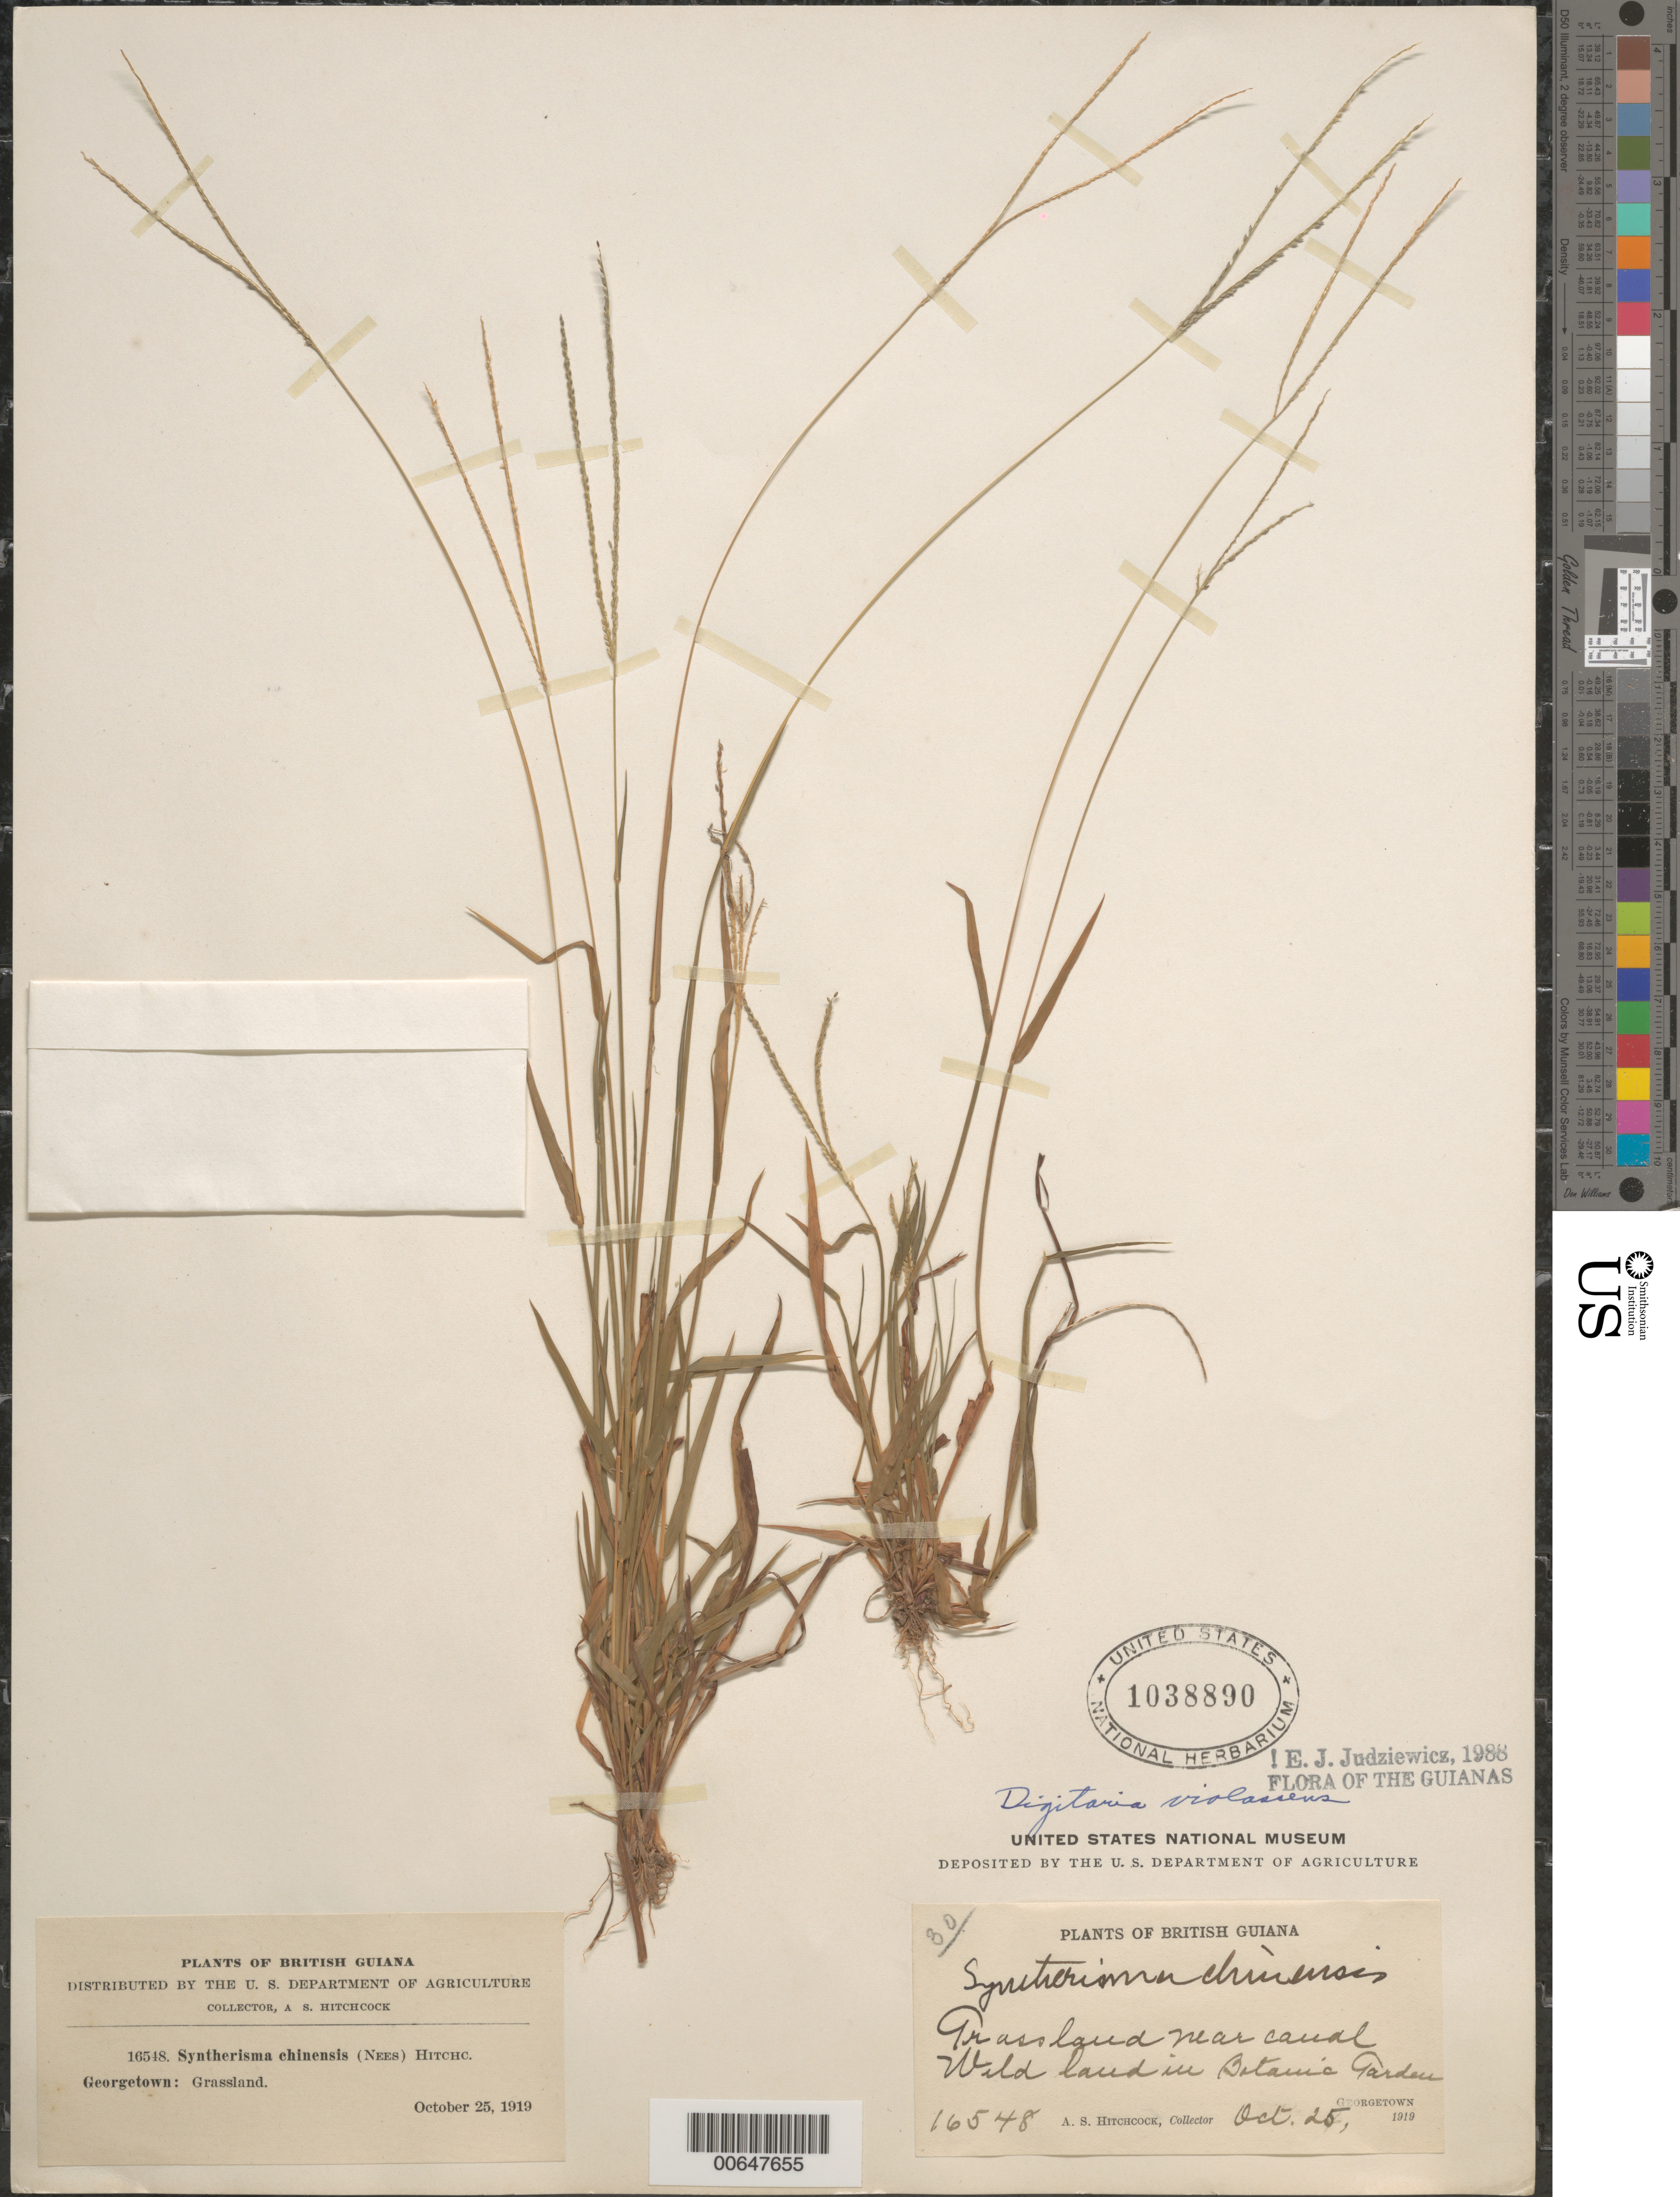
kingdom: Plantae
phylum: Tracheophyta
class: Liliopsida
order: Poales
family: Poaceae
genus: Digitaria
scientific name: Digitaria violascens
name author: Link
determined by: Judziewicz, E. J.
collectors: A. S. Hitchcock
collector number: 16548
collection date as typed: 24-Oct-19 to 26-Oct-19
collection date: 1919-10-24/1919-10-26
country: Guyana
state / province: Demerara-Mahaica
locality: Georgetown, wild land in Botanic Garden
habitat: Grassland near canal, wild land in Botanic Garden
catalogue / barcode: US 1038890